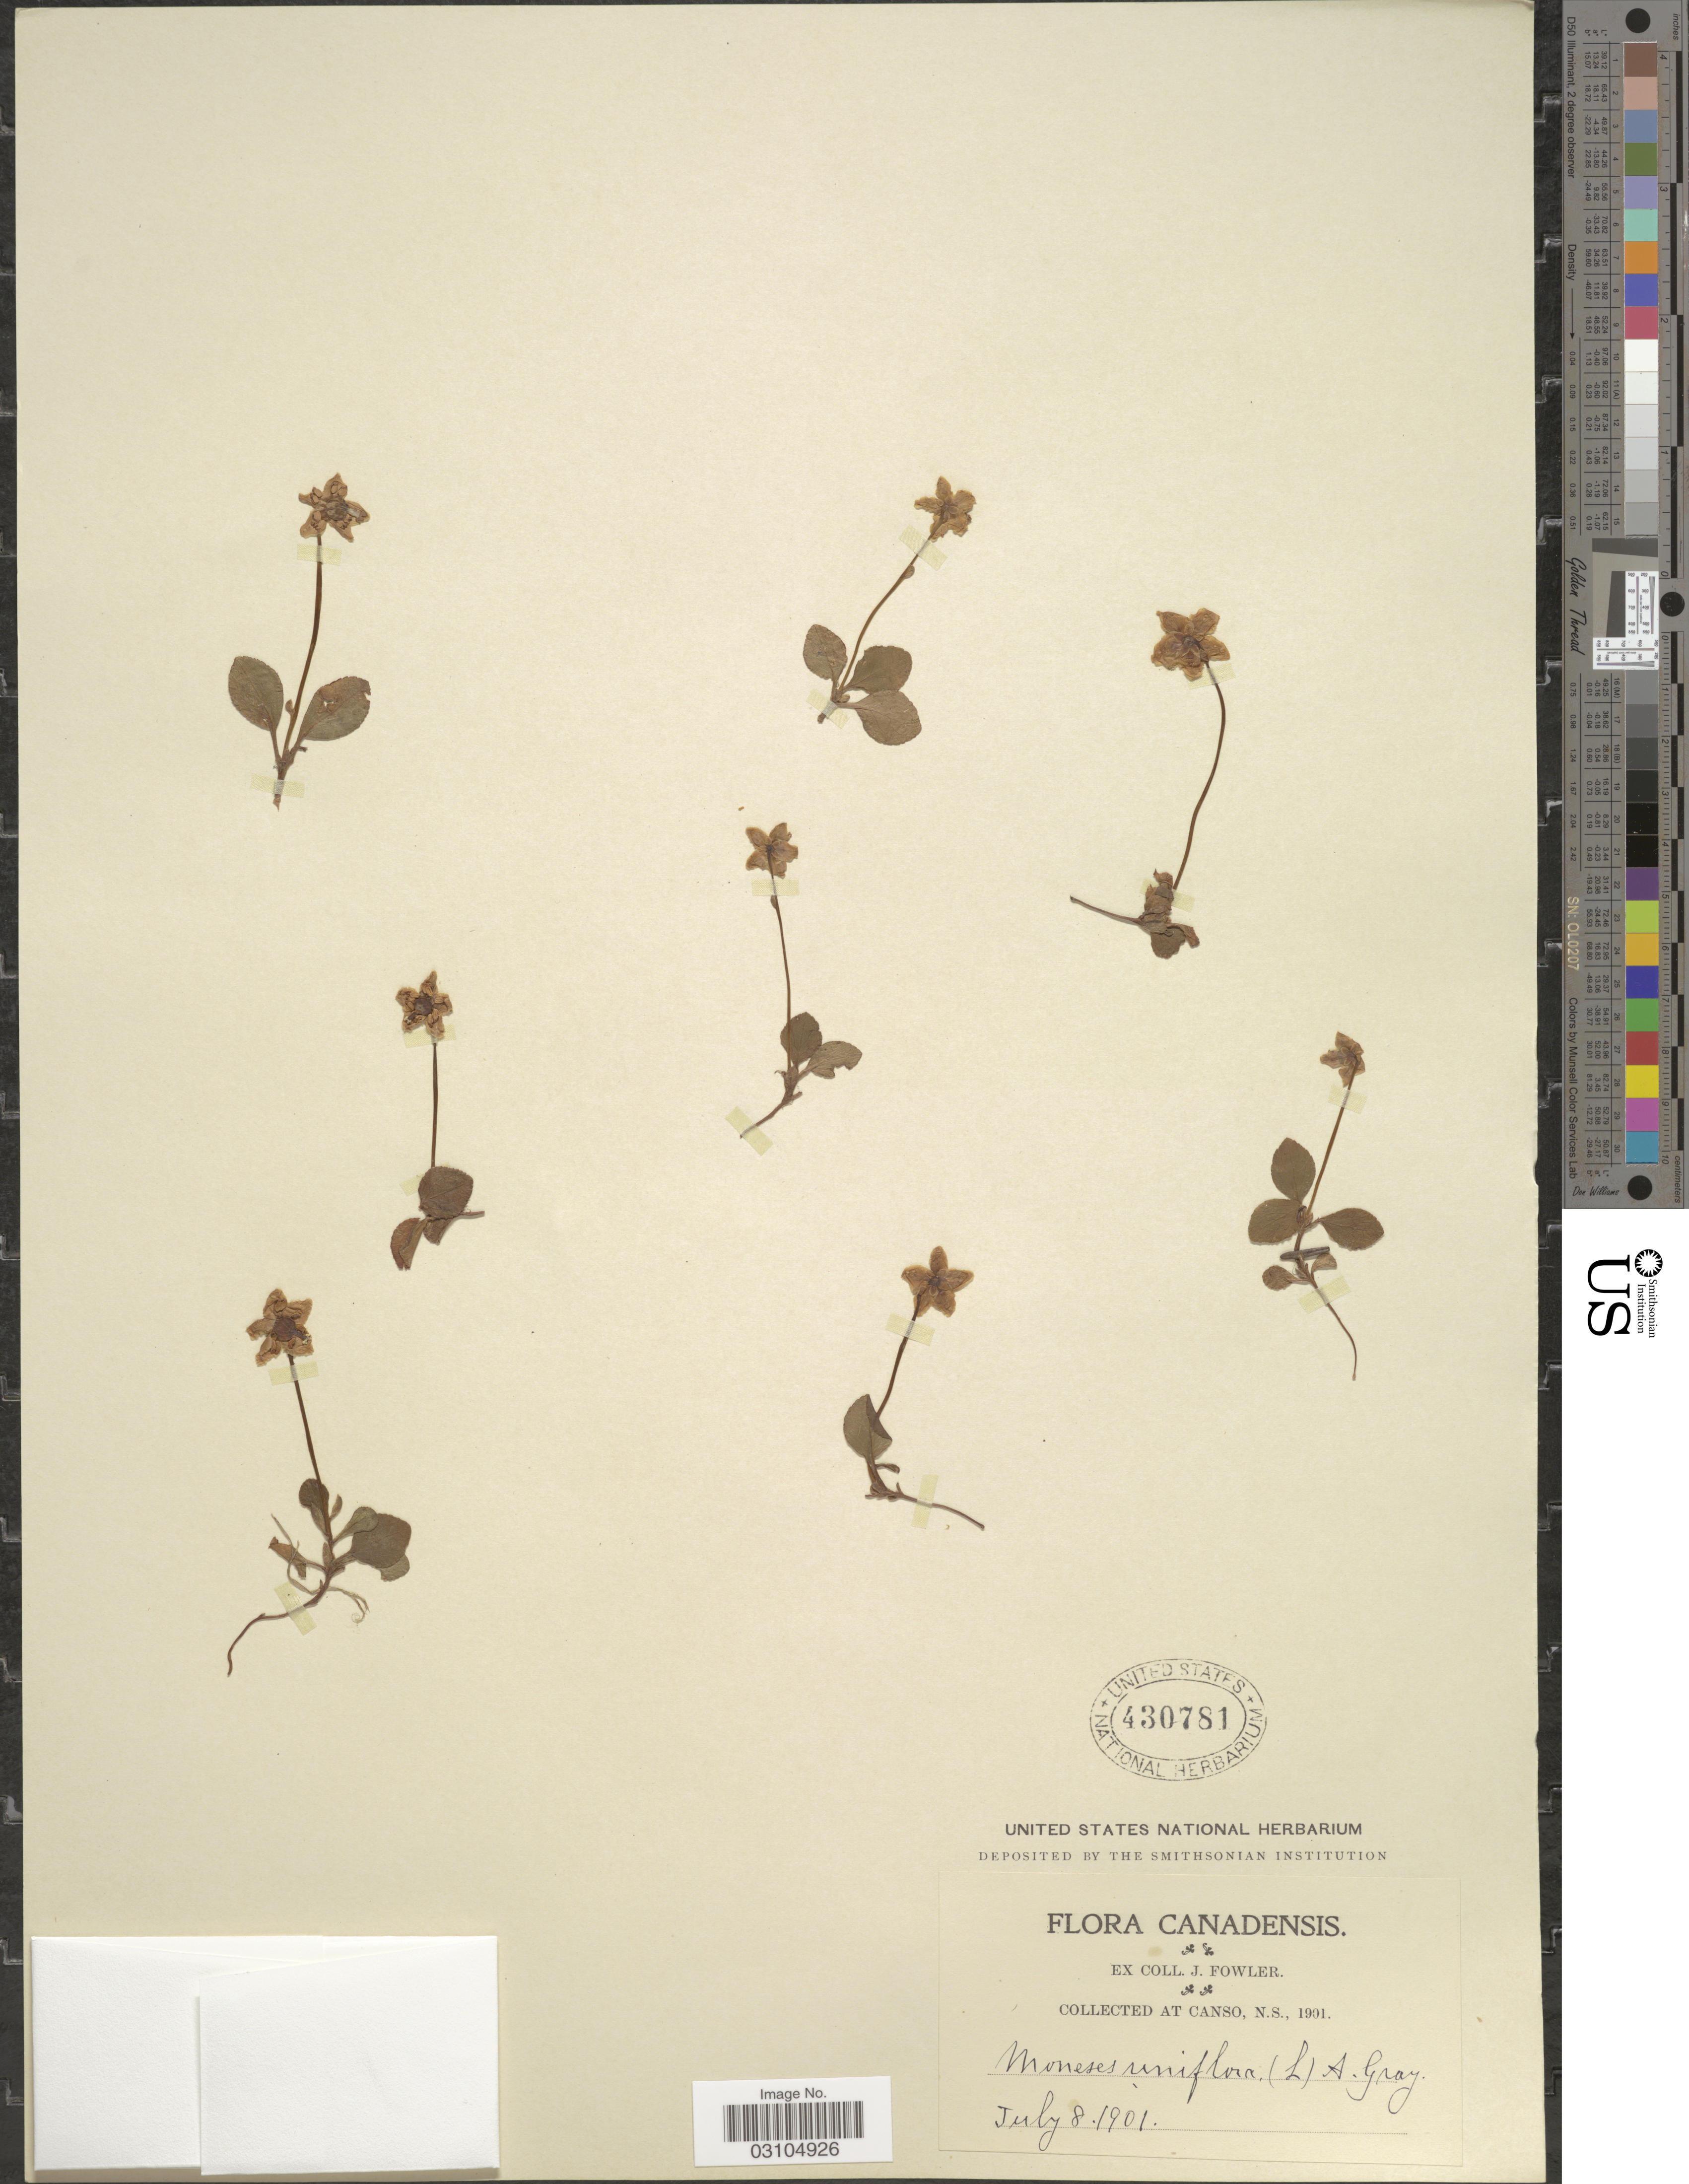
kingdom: Plantae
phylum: Tracheophyta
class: Magnoliopsida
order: Ericales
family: Ericaceae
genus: Moneses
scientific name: Moneses uniflora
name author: (L.) A. Gray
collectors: J. Fowler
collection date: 1901-07-08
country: Canada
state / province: Nova Scotia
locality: At Canso, N.S.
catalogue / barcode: US 430781